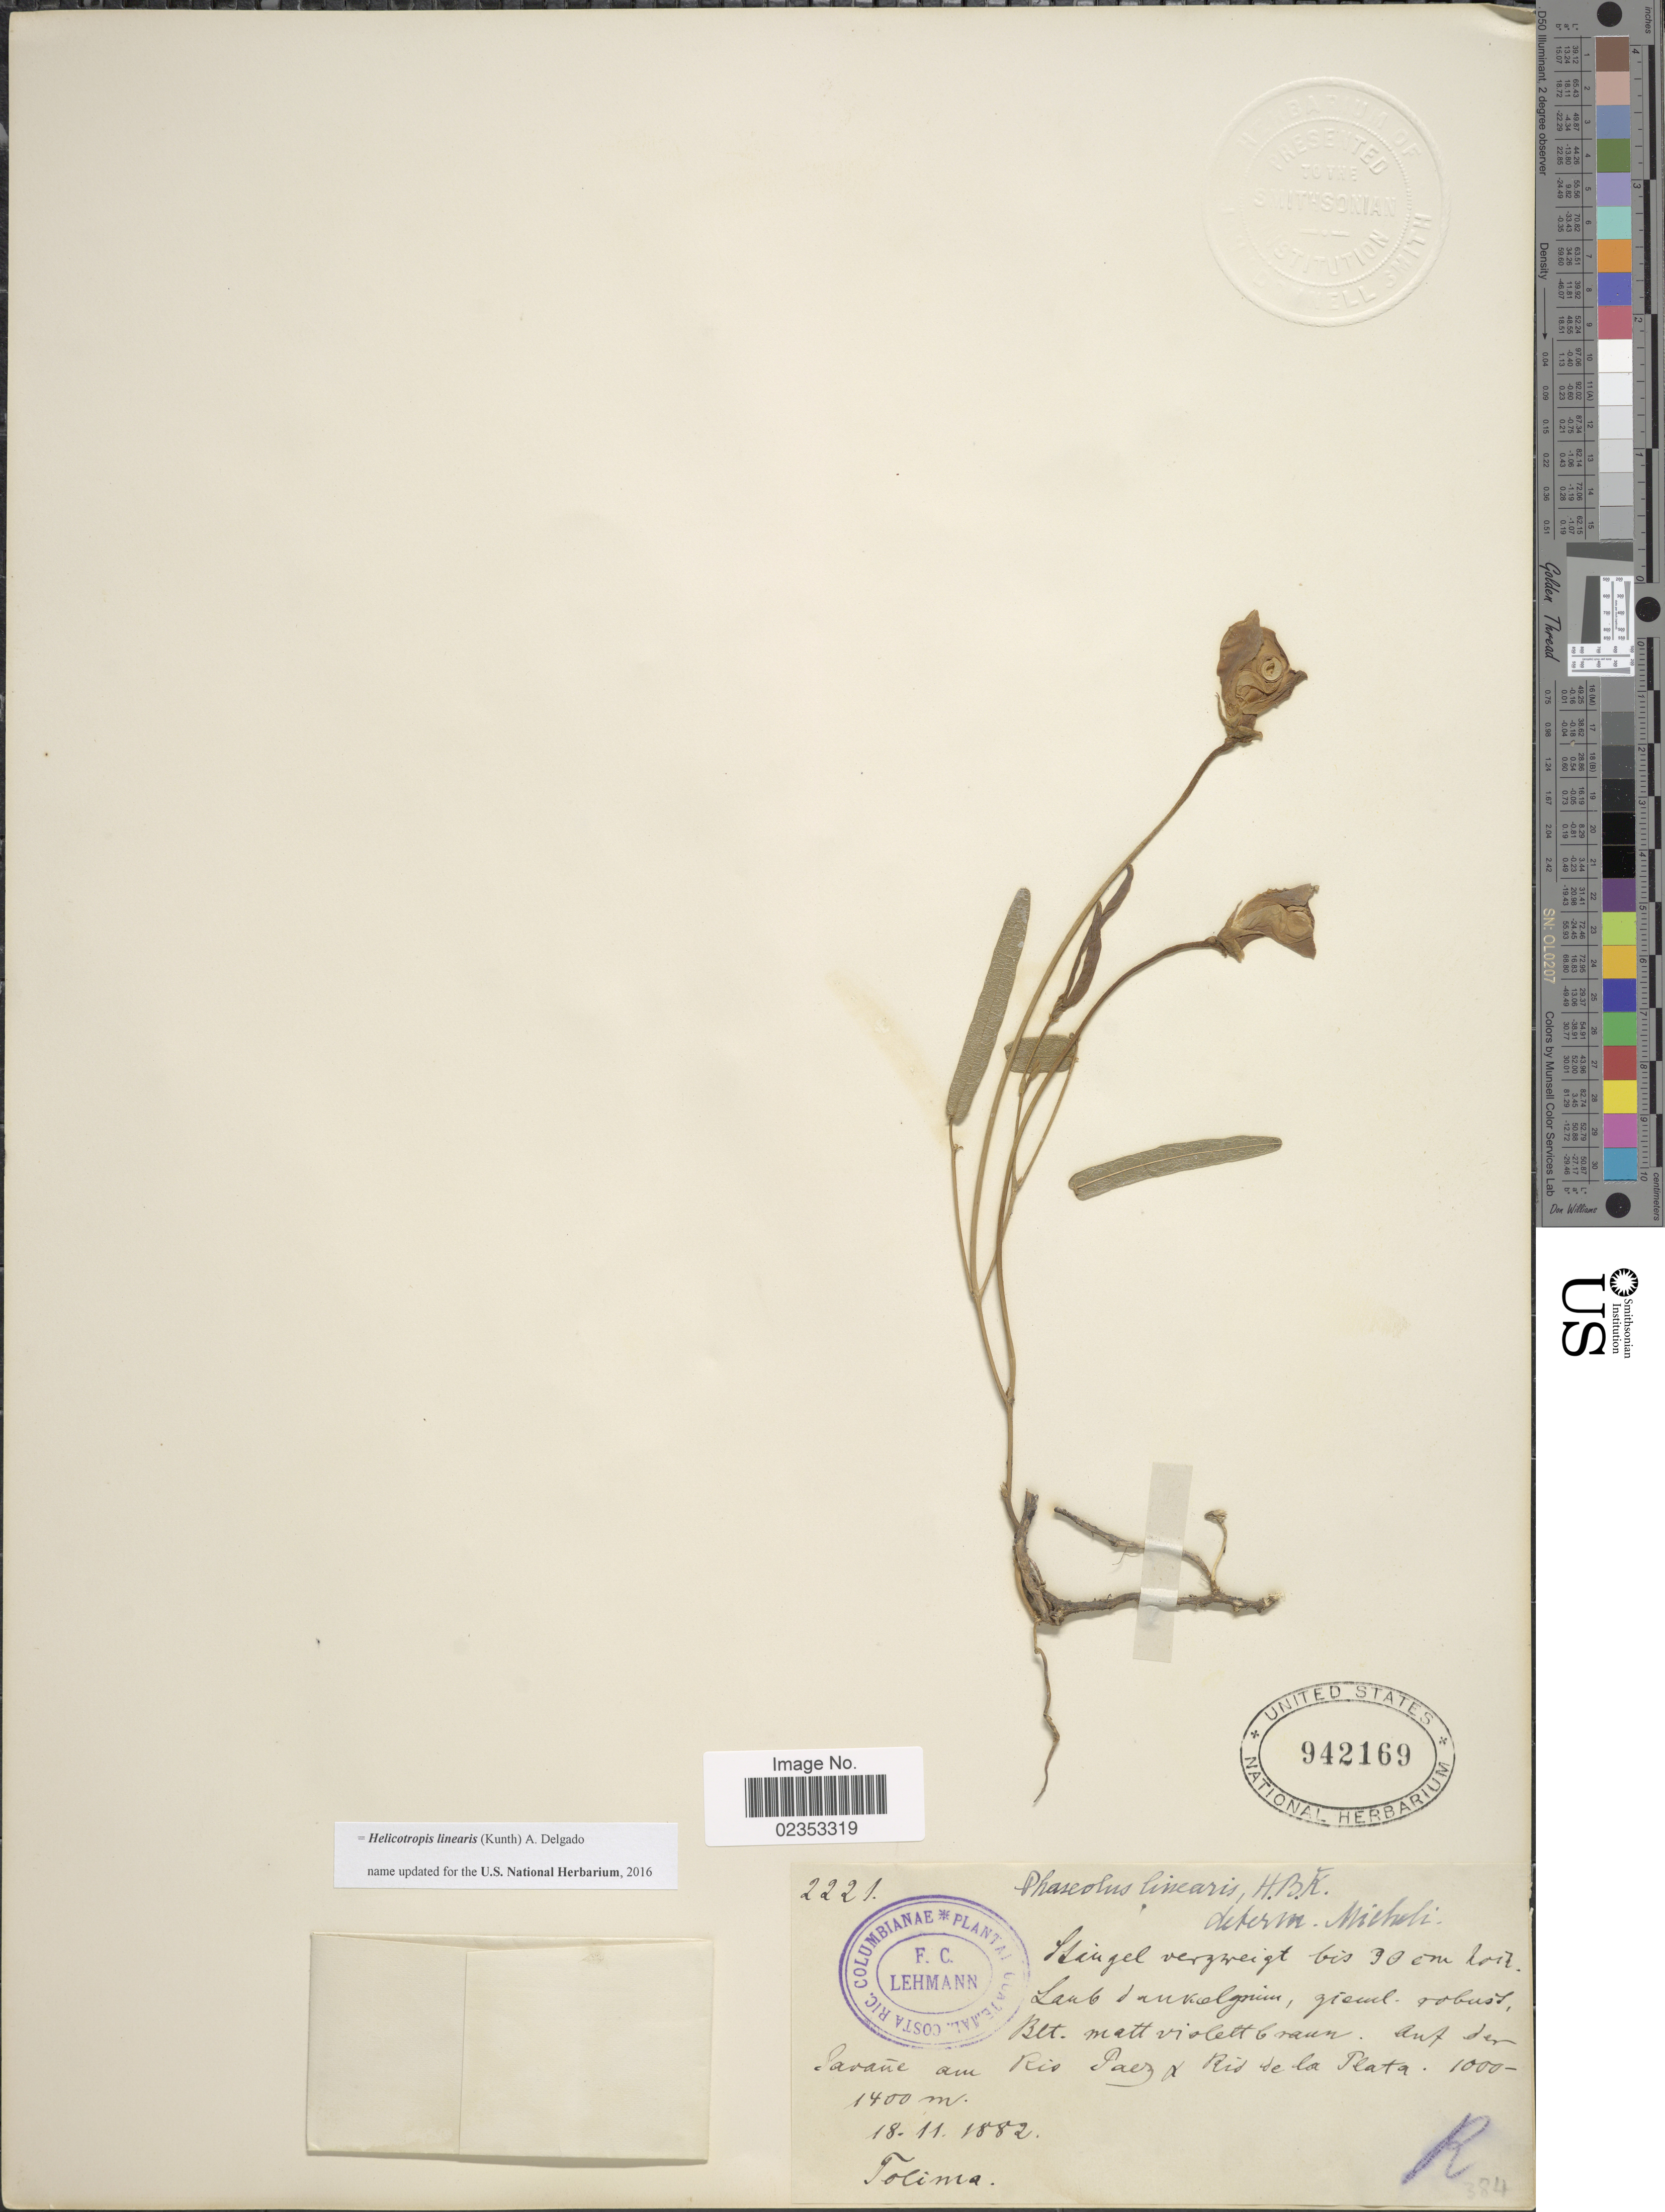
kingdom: Plantae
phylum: Tracheophyta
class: Magnoliopsida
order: Fabales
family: Fabaceae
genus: Helicotropis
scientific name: Helicotropis linearis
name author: (Kunth) A. Delgado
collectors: F. C. Lehmann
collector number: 2221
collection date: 1882-11-18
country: Colombia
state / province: Tolima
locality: Auf der Savane am Rio Paez + Rio de la Plata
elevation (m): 1000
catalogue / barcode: US 942169